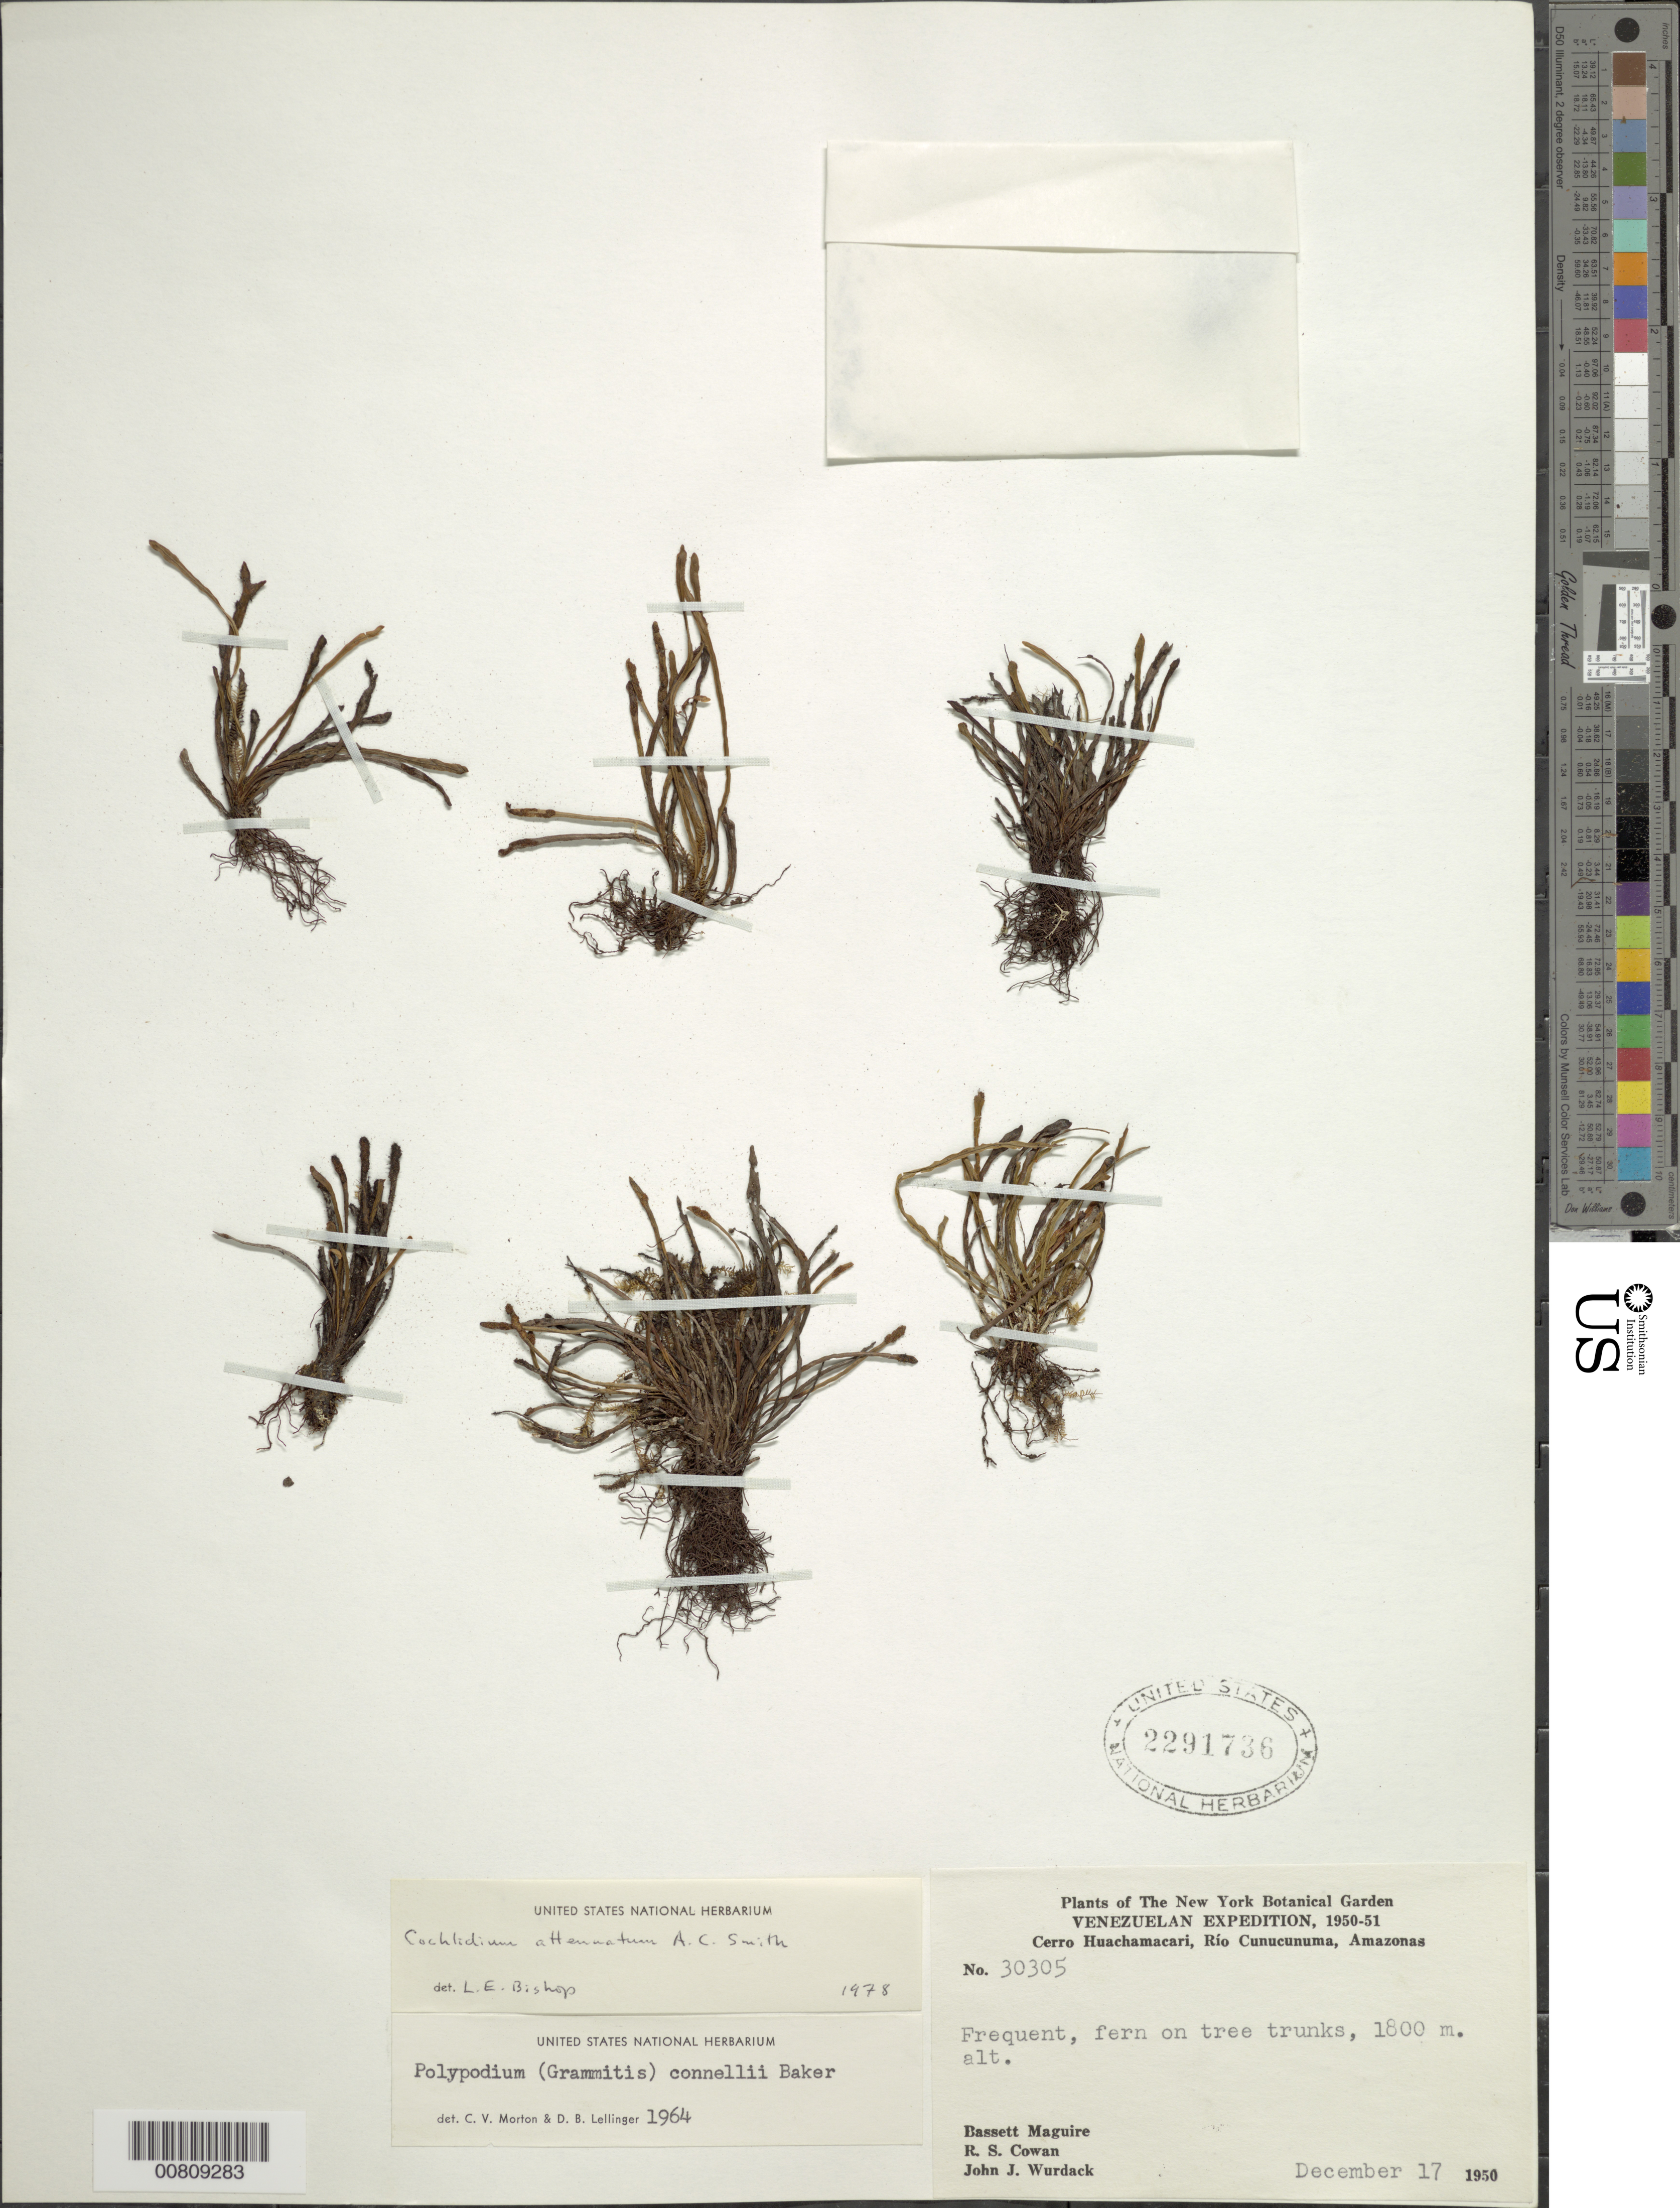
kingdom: Plantae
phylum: Tracheophyta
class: Polypodiopsida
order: Polypodiales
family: Polypodiaceae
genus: Cochlidium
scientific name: Cochlidium attenuatum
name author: A.C. Sm.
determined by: Bishop, L. E.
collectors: B. Maguire, R. S. Cowan & J. J. Wurdack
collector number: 30305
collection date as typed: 17-Dec-50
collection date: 1950-12-17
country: Venezuela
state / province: Amazonas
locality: Cerro Huachamacari, Río Cunucunuma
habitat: On tree trunks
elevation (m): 1800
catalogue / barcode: US 2291736